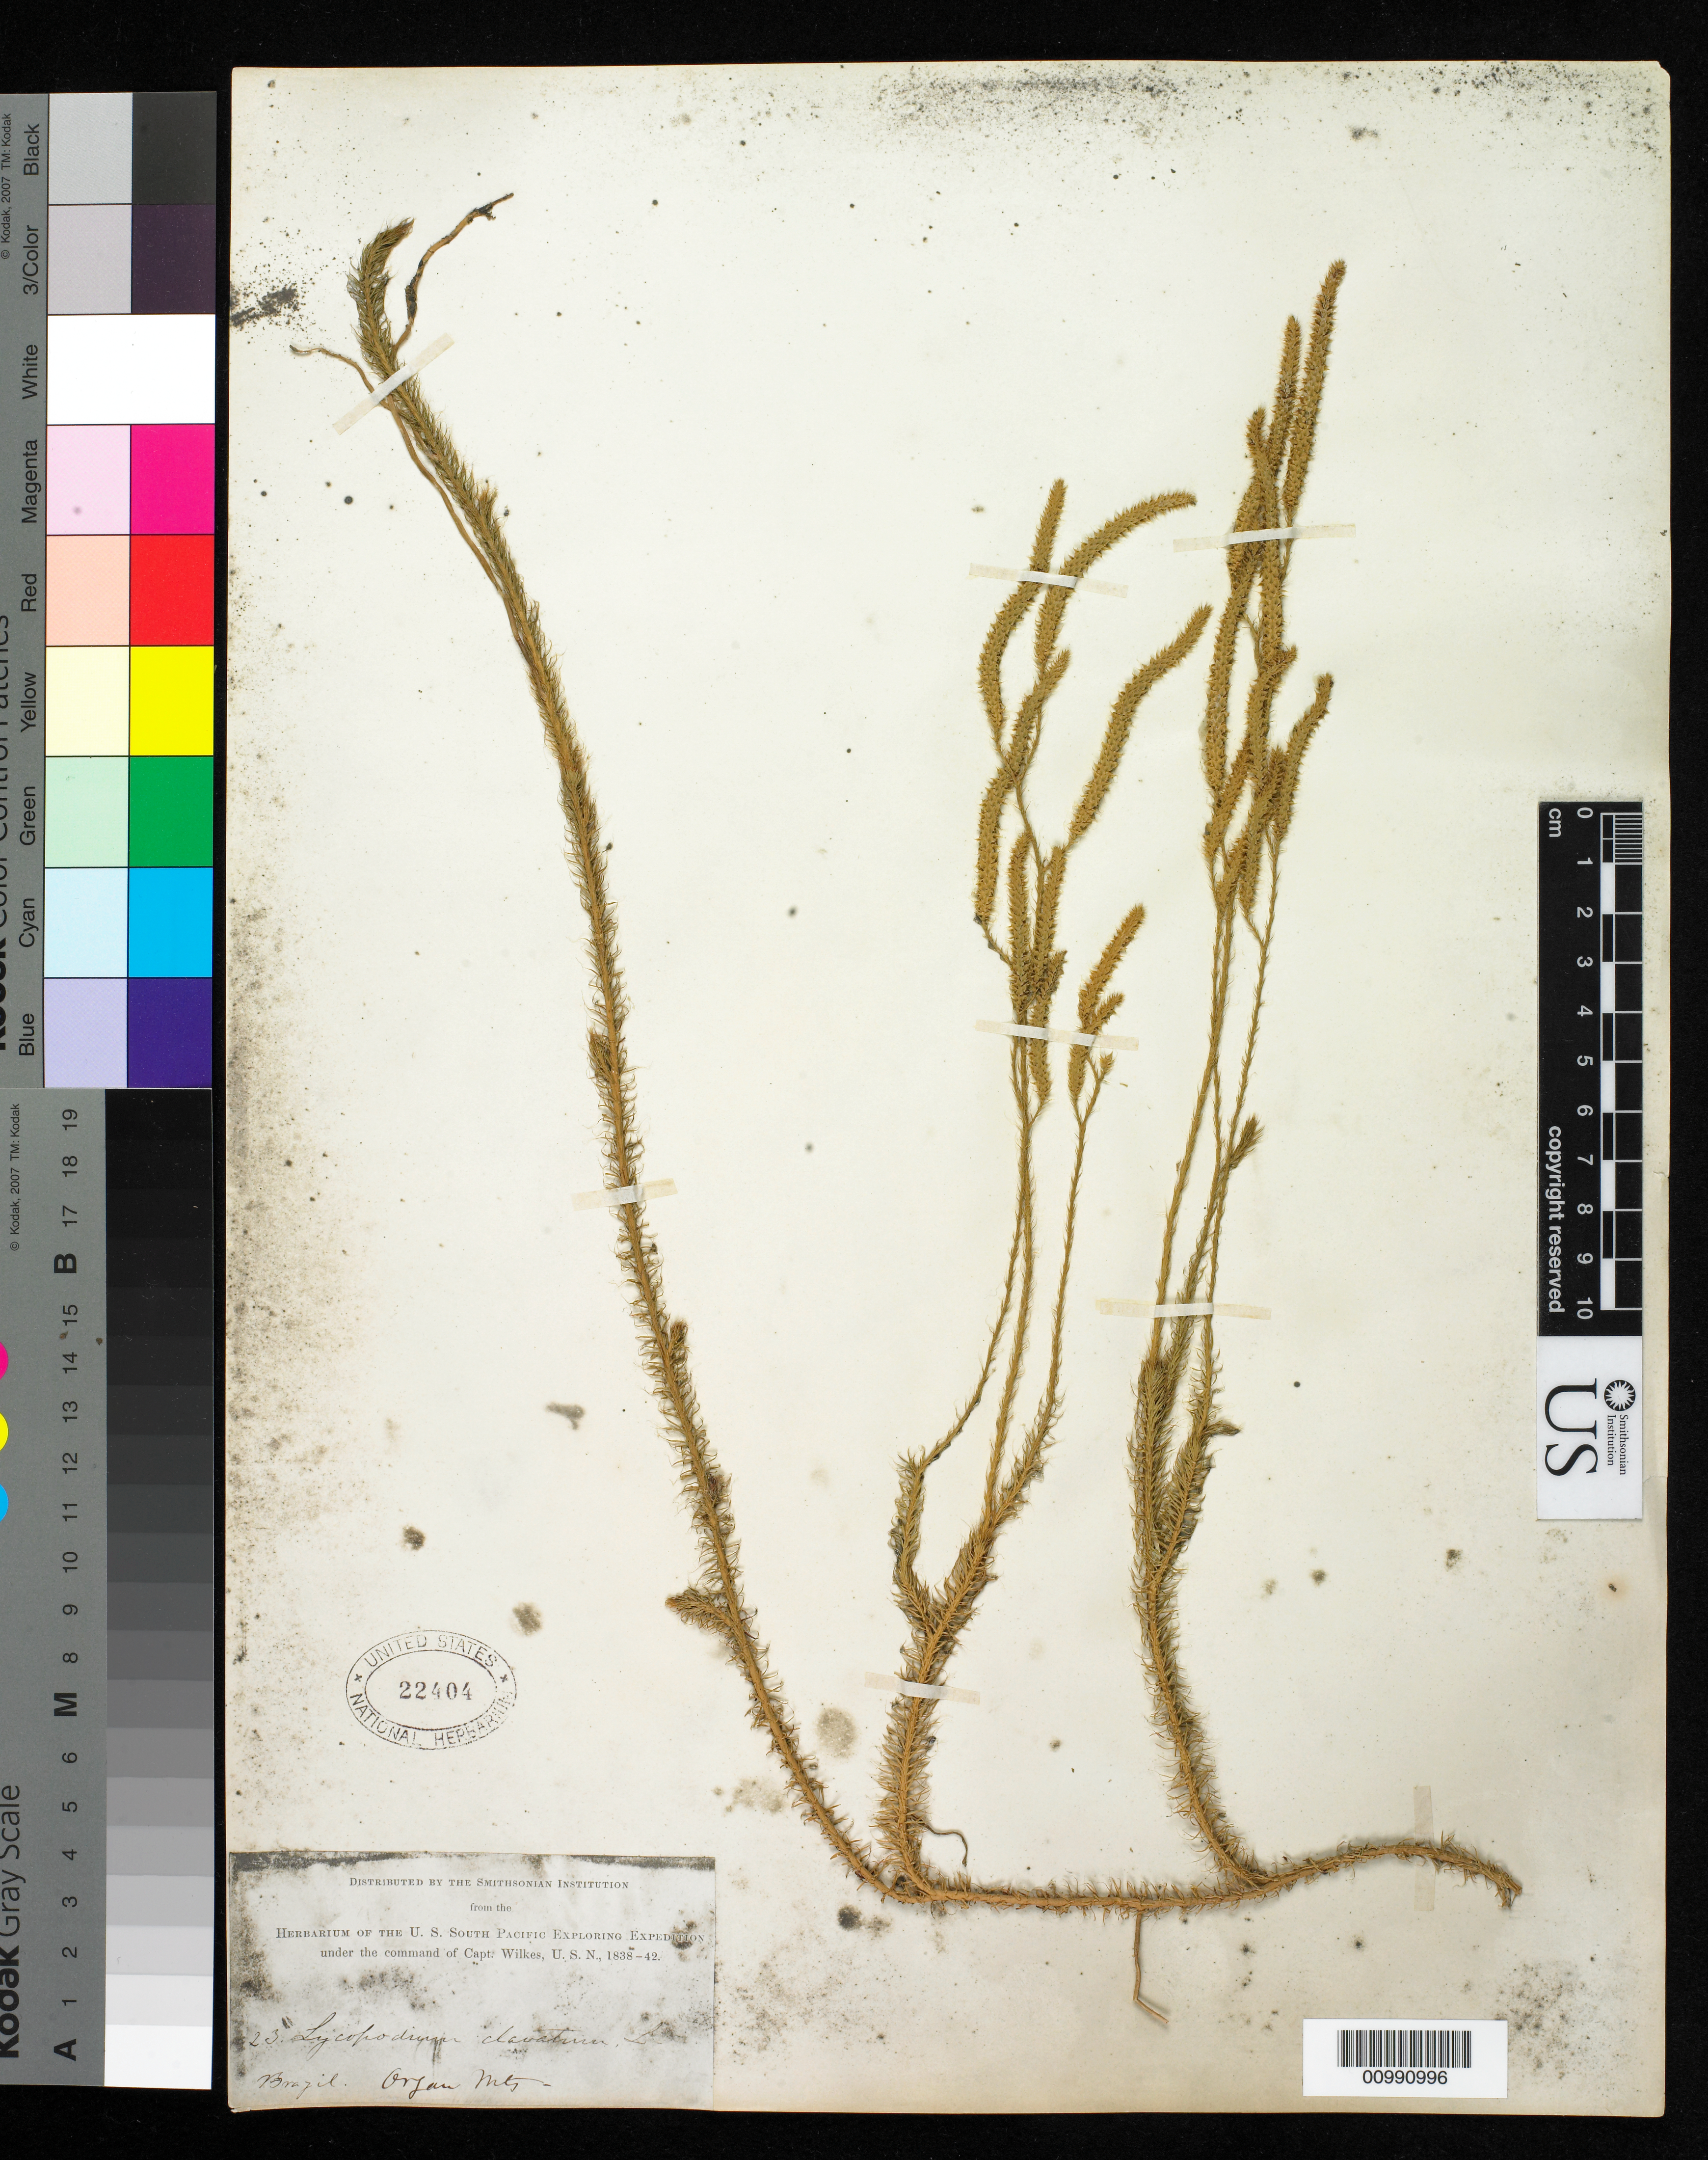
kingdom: Plantae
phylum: Tracheophyta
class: Lycopodiopsida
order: Lycopodiales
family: Lycopodiaceae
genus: Lycopodium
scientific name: Lycopodium clavatum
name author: L.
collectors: Wilkes Explor. Exped.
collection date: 1838/1842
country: Brazil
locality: Organ Mountains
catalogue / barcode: US 22404